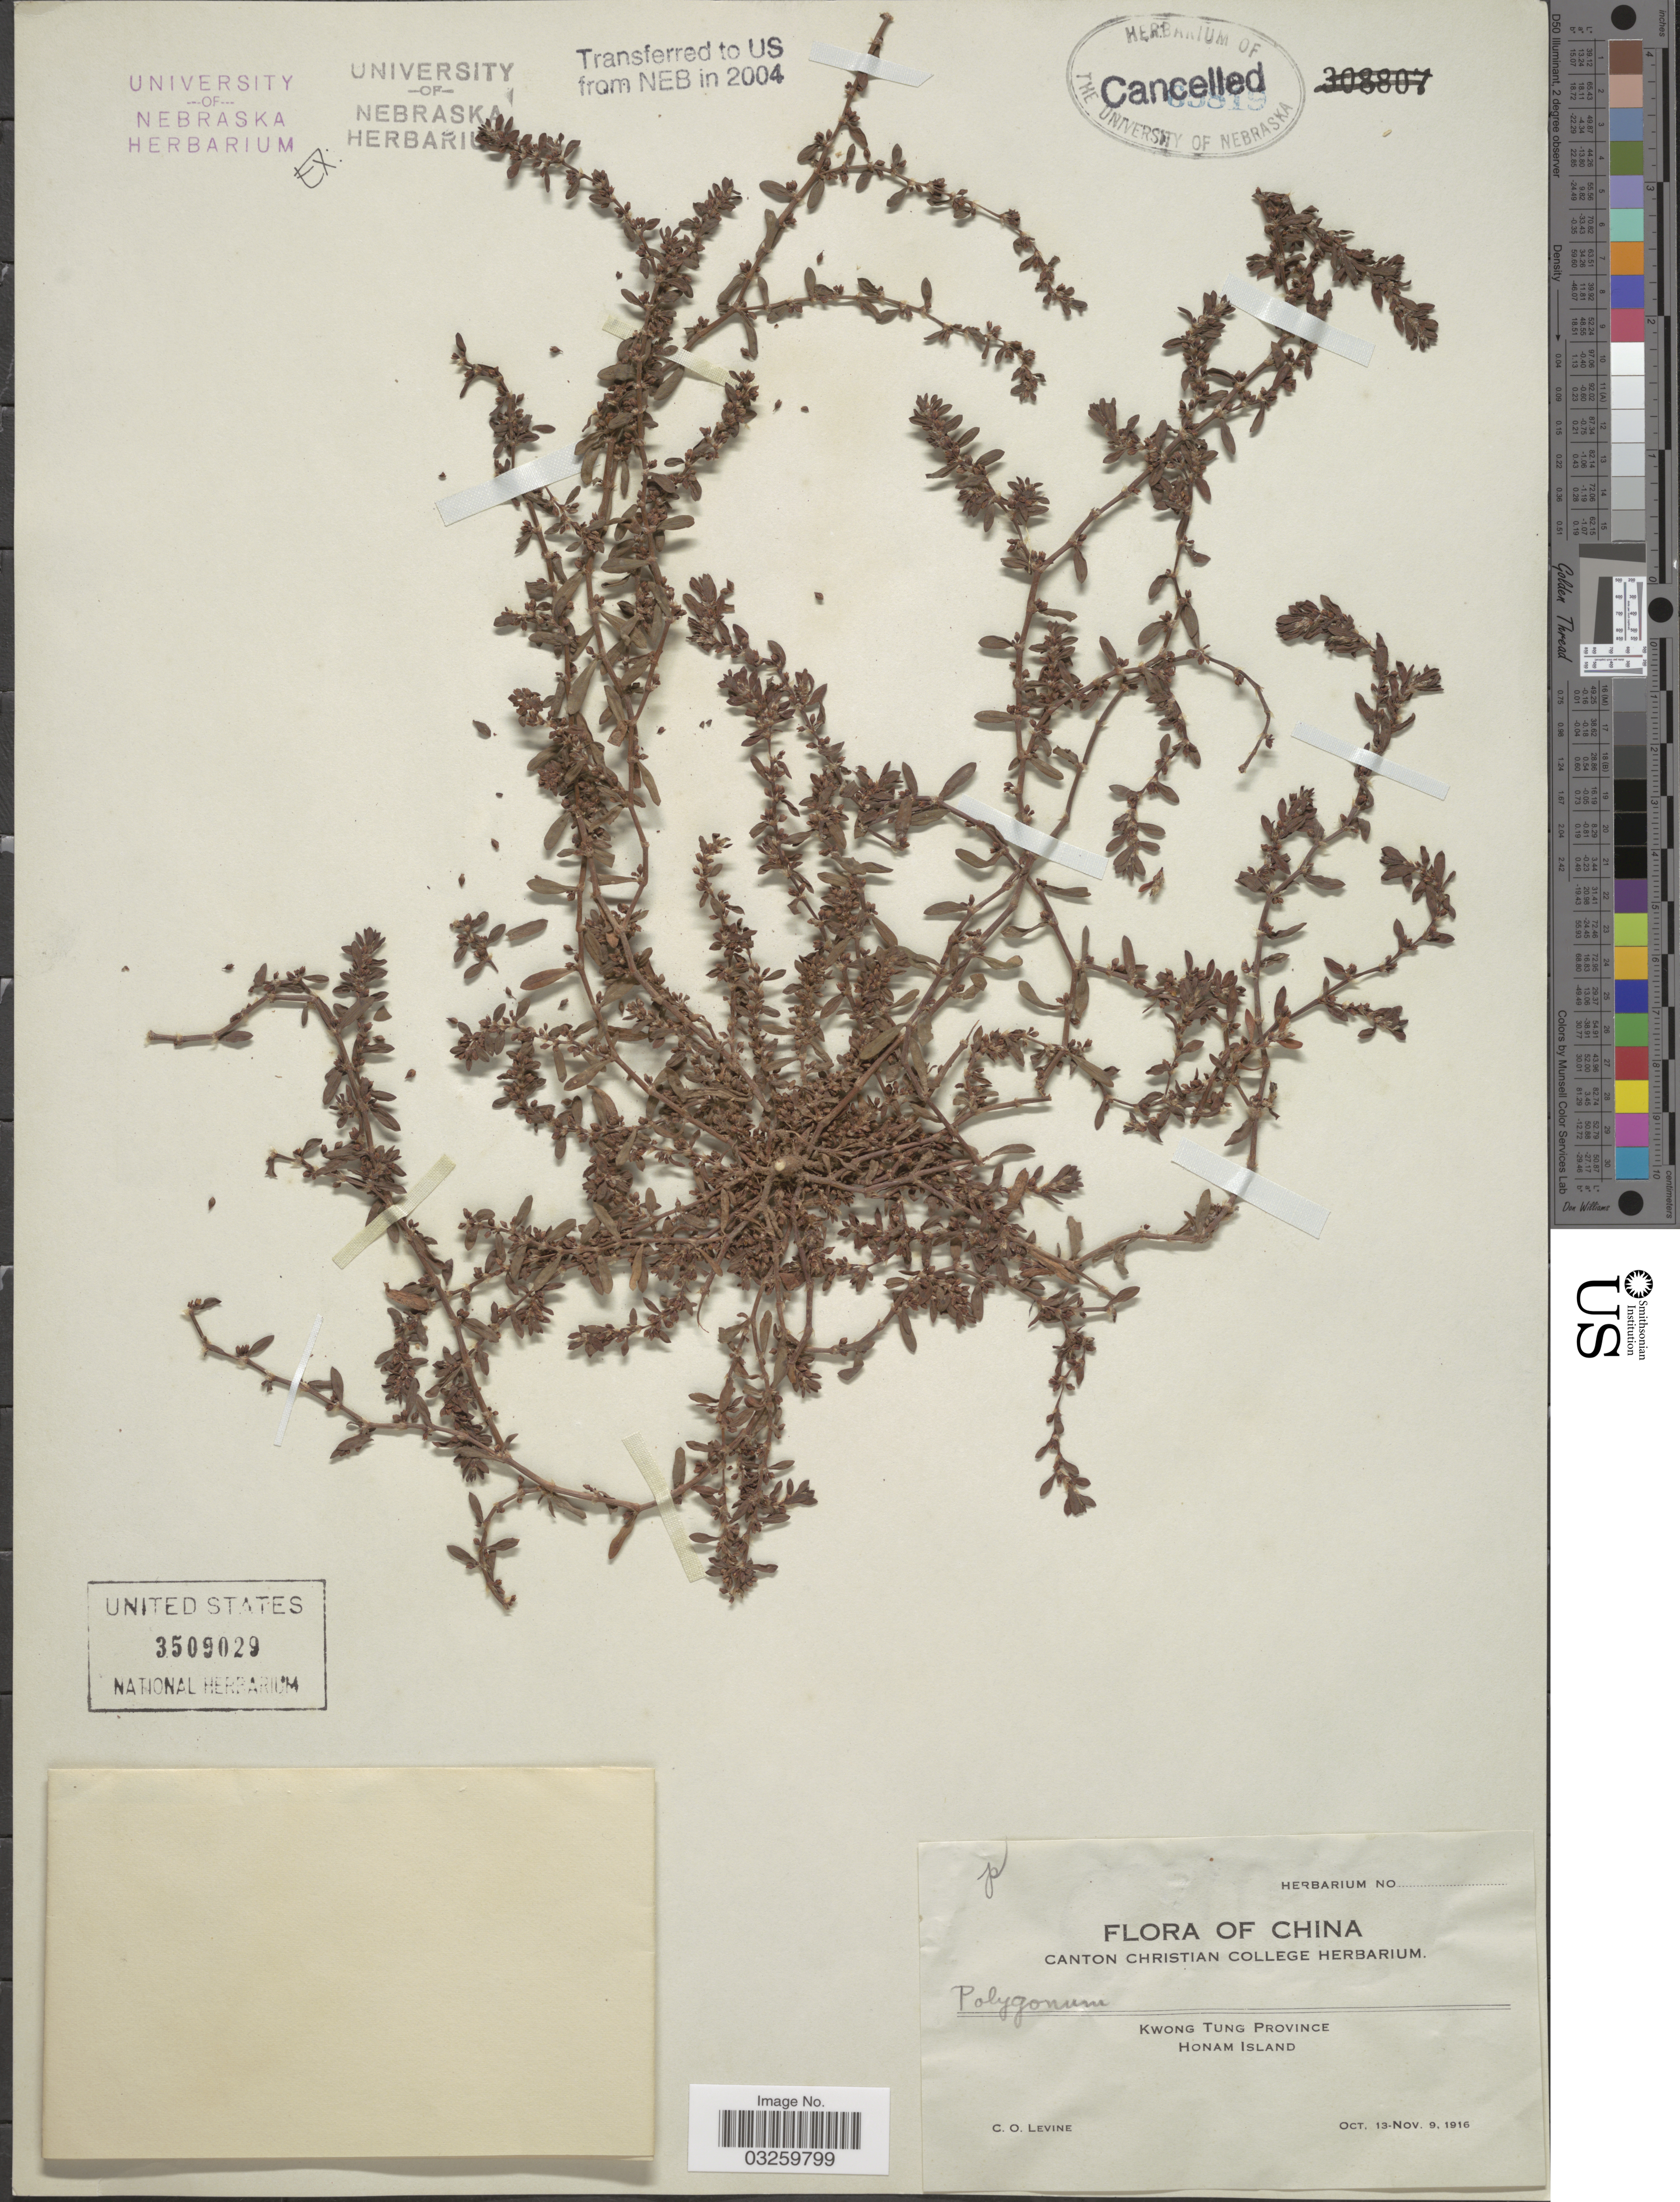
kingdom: Plantae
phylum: Tracheophyta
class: Magnoliopsida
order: Caryophyllales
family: Polygonaceae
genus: Polygonum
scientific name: Polygonum sp.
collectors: C. O. Levine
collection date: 1916-10-13/1916-11-09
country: China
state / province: Guangdong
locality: Kwong Tung Province. Honam Island.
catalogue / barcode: US 3509029